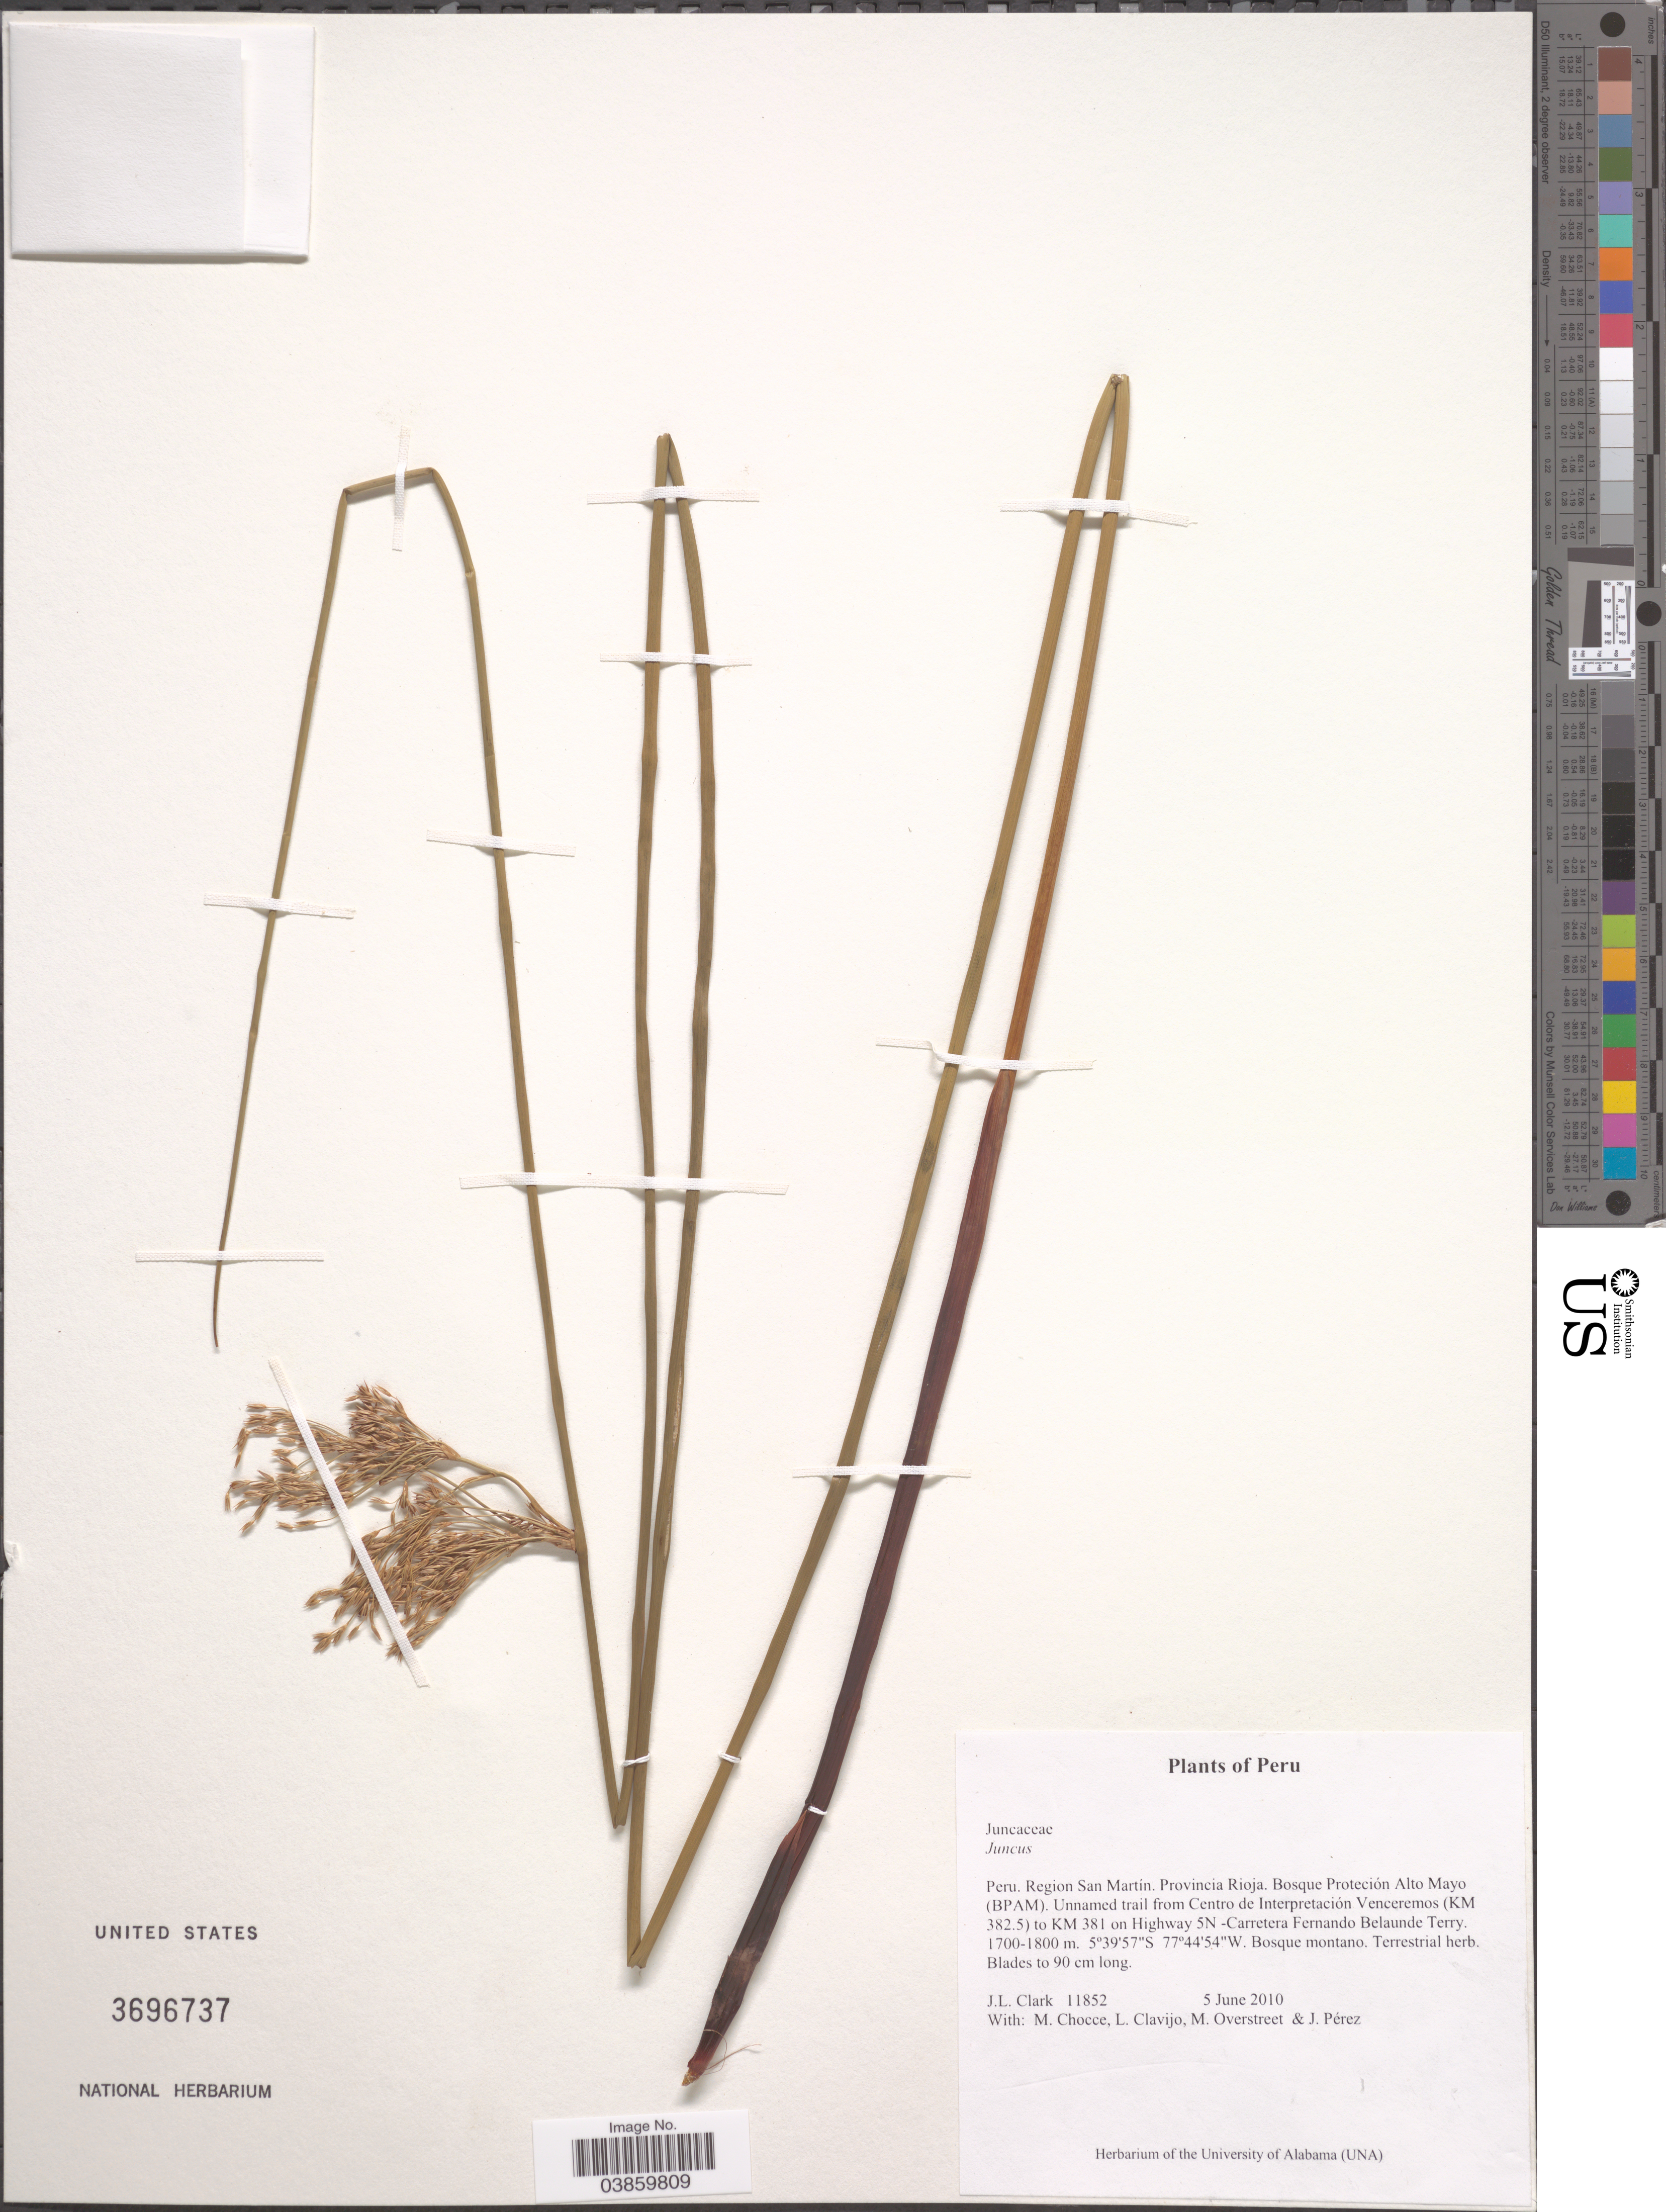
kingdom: Plantae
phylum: Tracheophyta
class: Liliopsida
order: Poales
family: Juncaceae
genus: Juncus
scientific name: Juncus sp.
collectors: J. L. Clark, M. Chocce, L. Clavijo, M. Overstreet & J. Pérez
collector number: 11852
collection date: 2010-06-05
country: Peru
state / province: San Martín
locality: Region of San Martin. Provincia Rioja. Proteción Alto Mayo (BPAM). Unnamed trail from Centro de Interpretación Venceremos (KM 382.5) to KM 381 on Highway 5N-Carretera Fernando Belaunde Terry.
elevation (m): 1700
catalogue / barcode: US 3696737